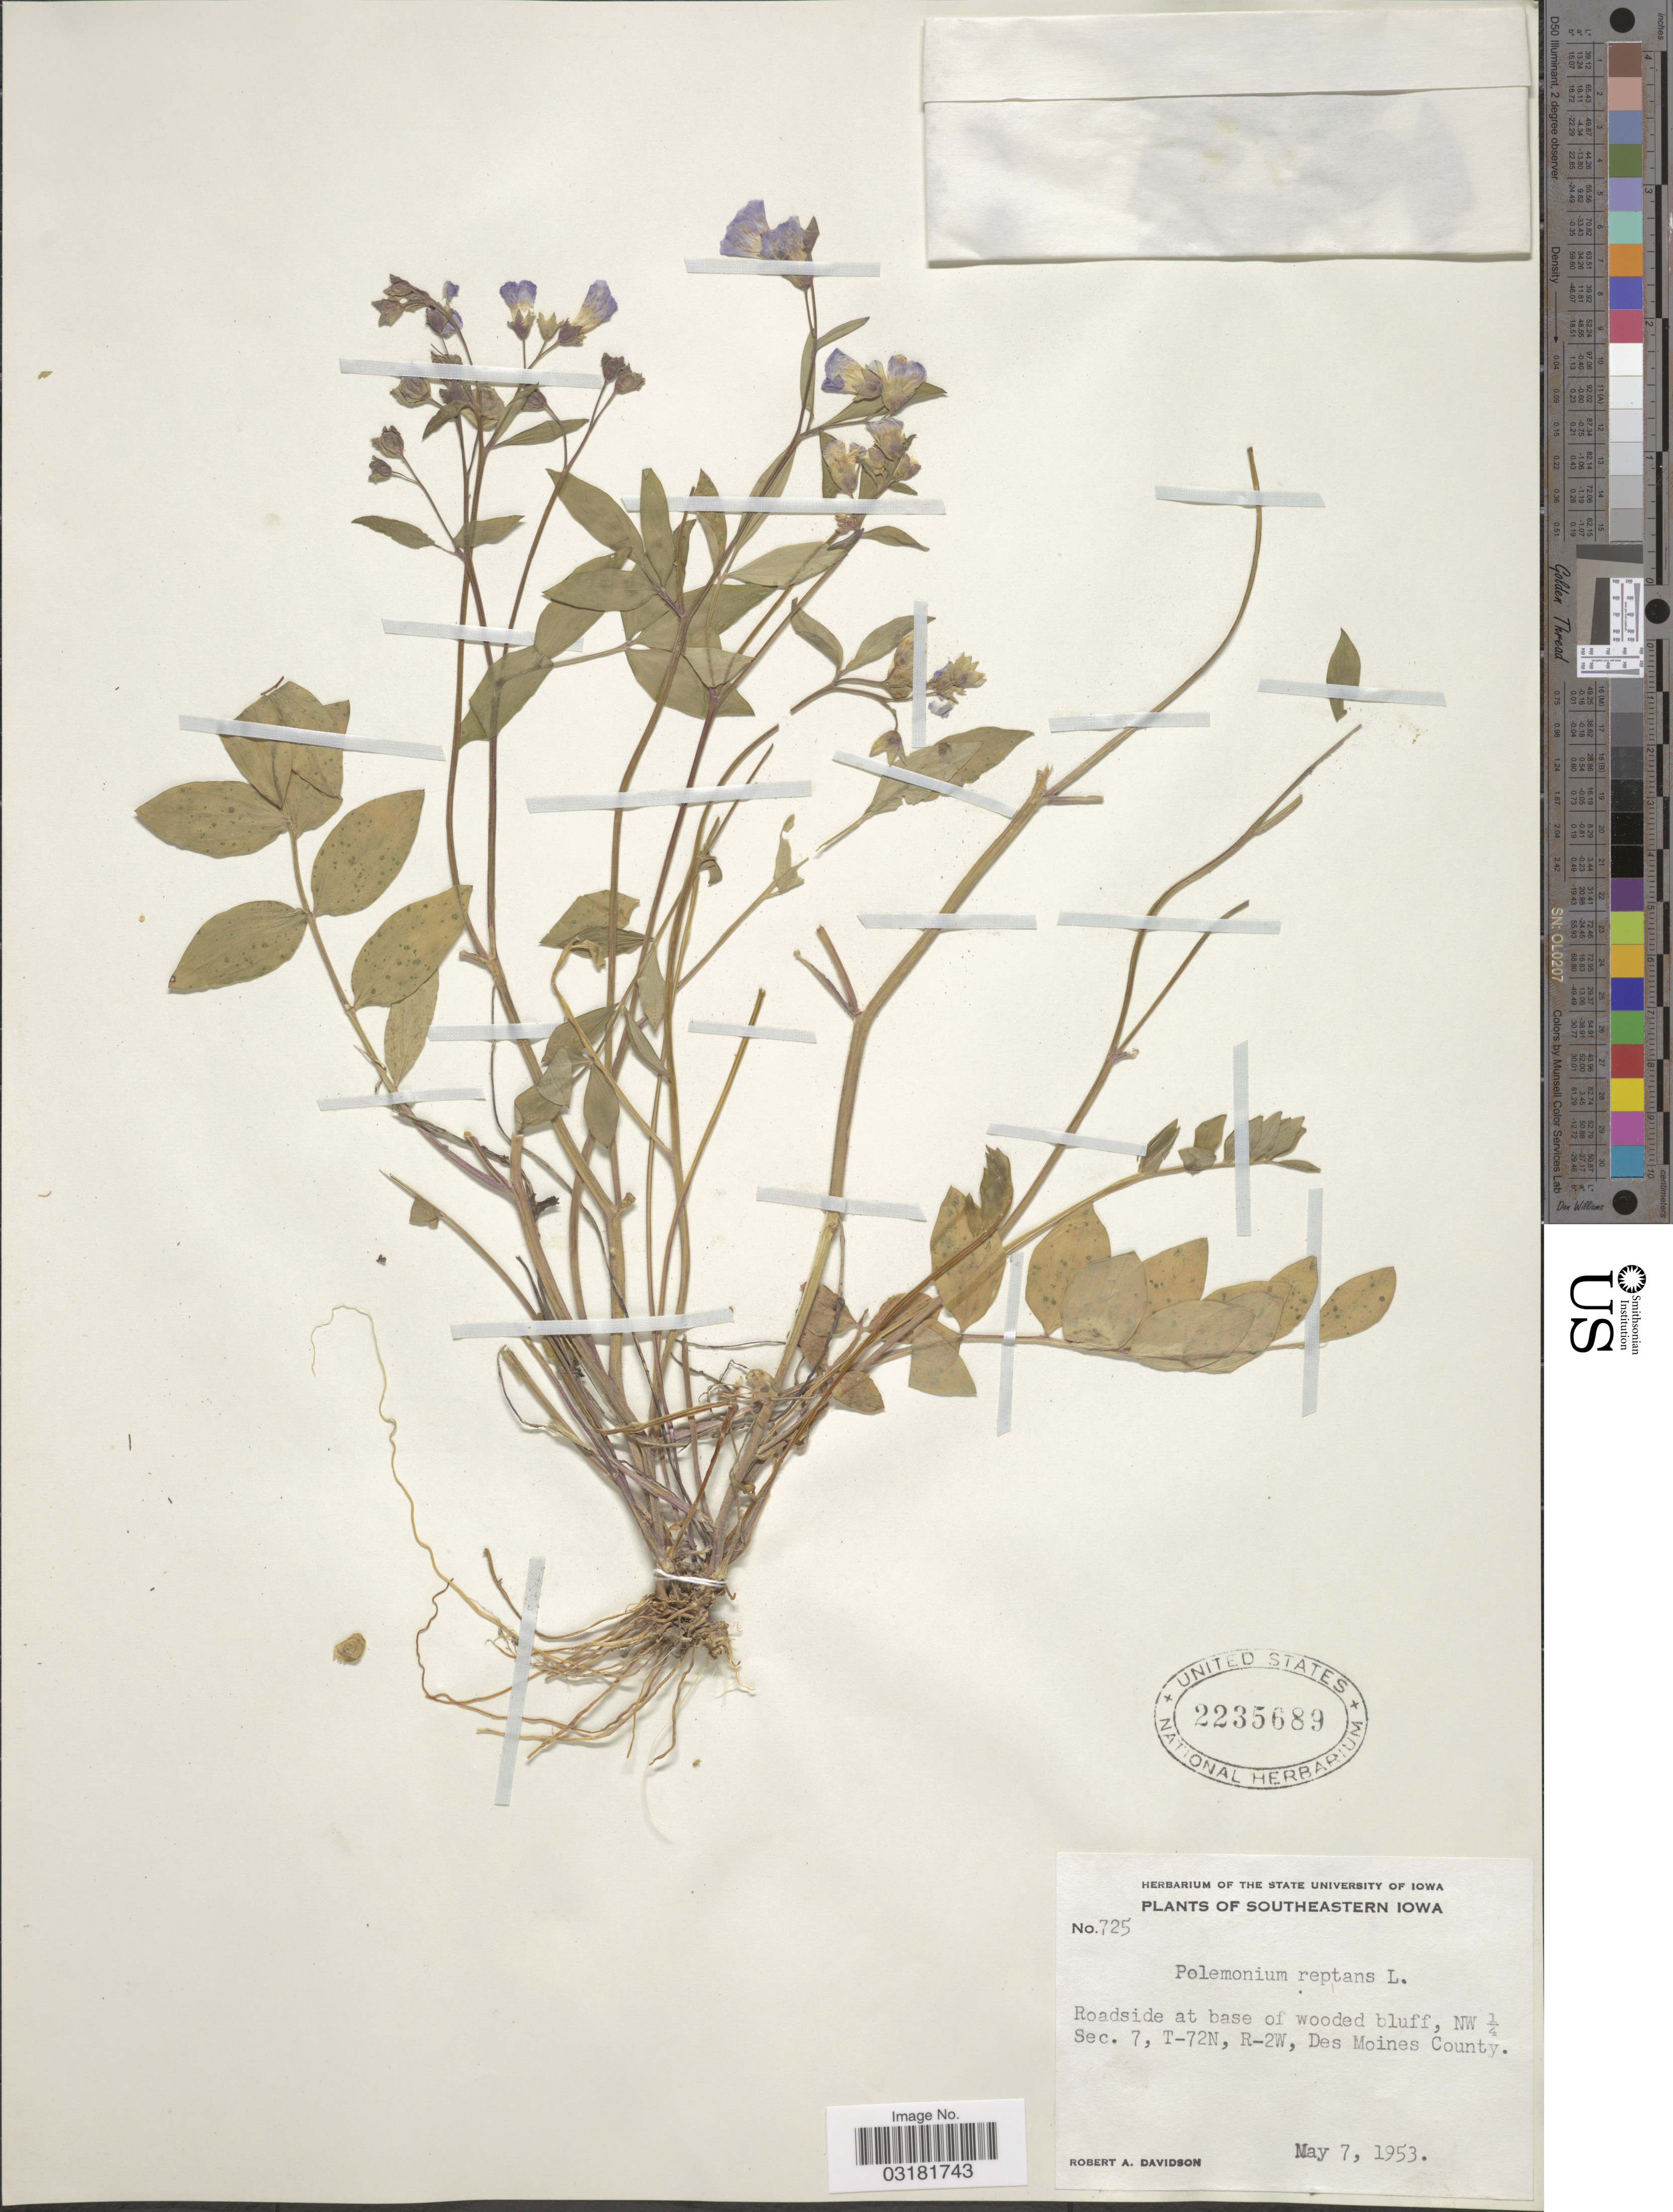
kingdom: Plantae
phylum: Tracheophyta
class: Magnoliopsida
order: Ericales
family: Polemoniaceae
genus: Polemonium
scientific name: Polemonium reptans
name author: L.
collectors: R. A. Davidson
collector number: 725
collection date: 1953-05-07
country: United States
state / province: Iowa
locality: Southeastern Iowa. Roadside at base of wooded bluff, NW ¼ Sec. 7, T-72N, R-2W, Des Moines County.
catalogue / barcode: US 2235689